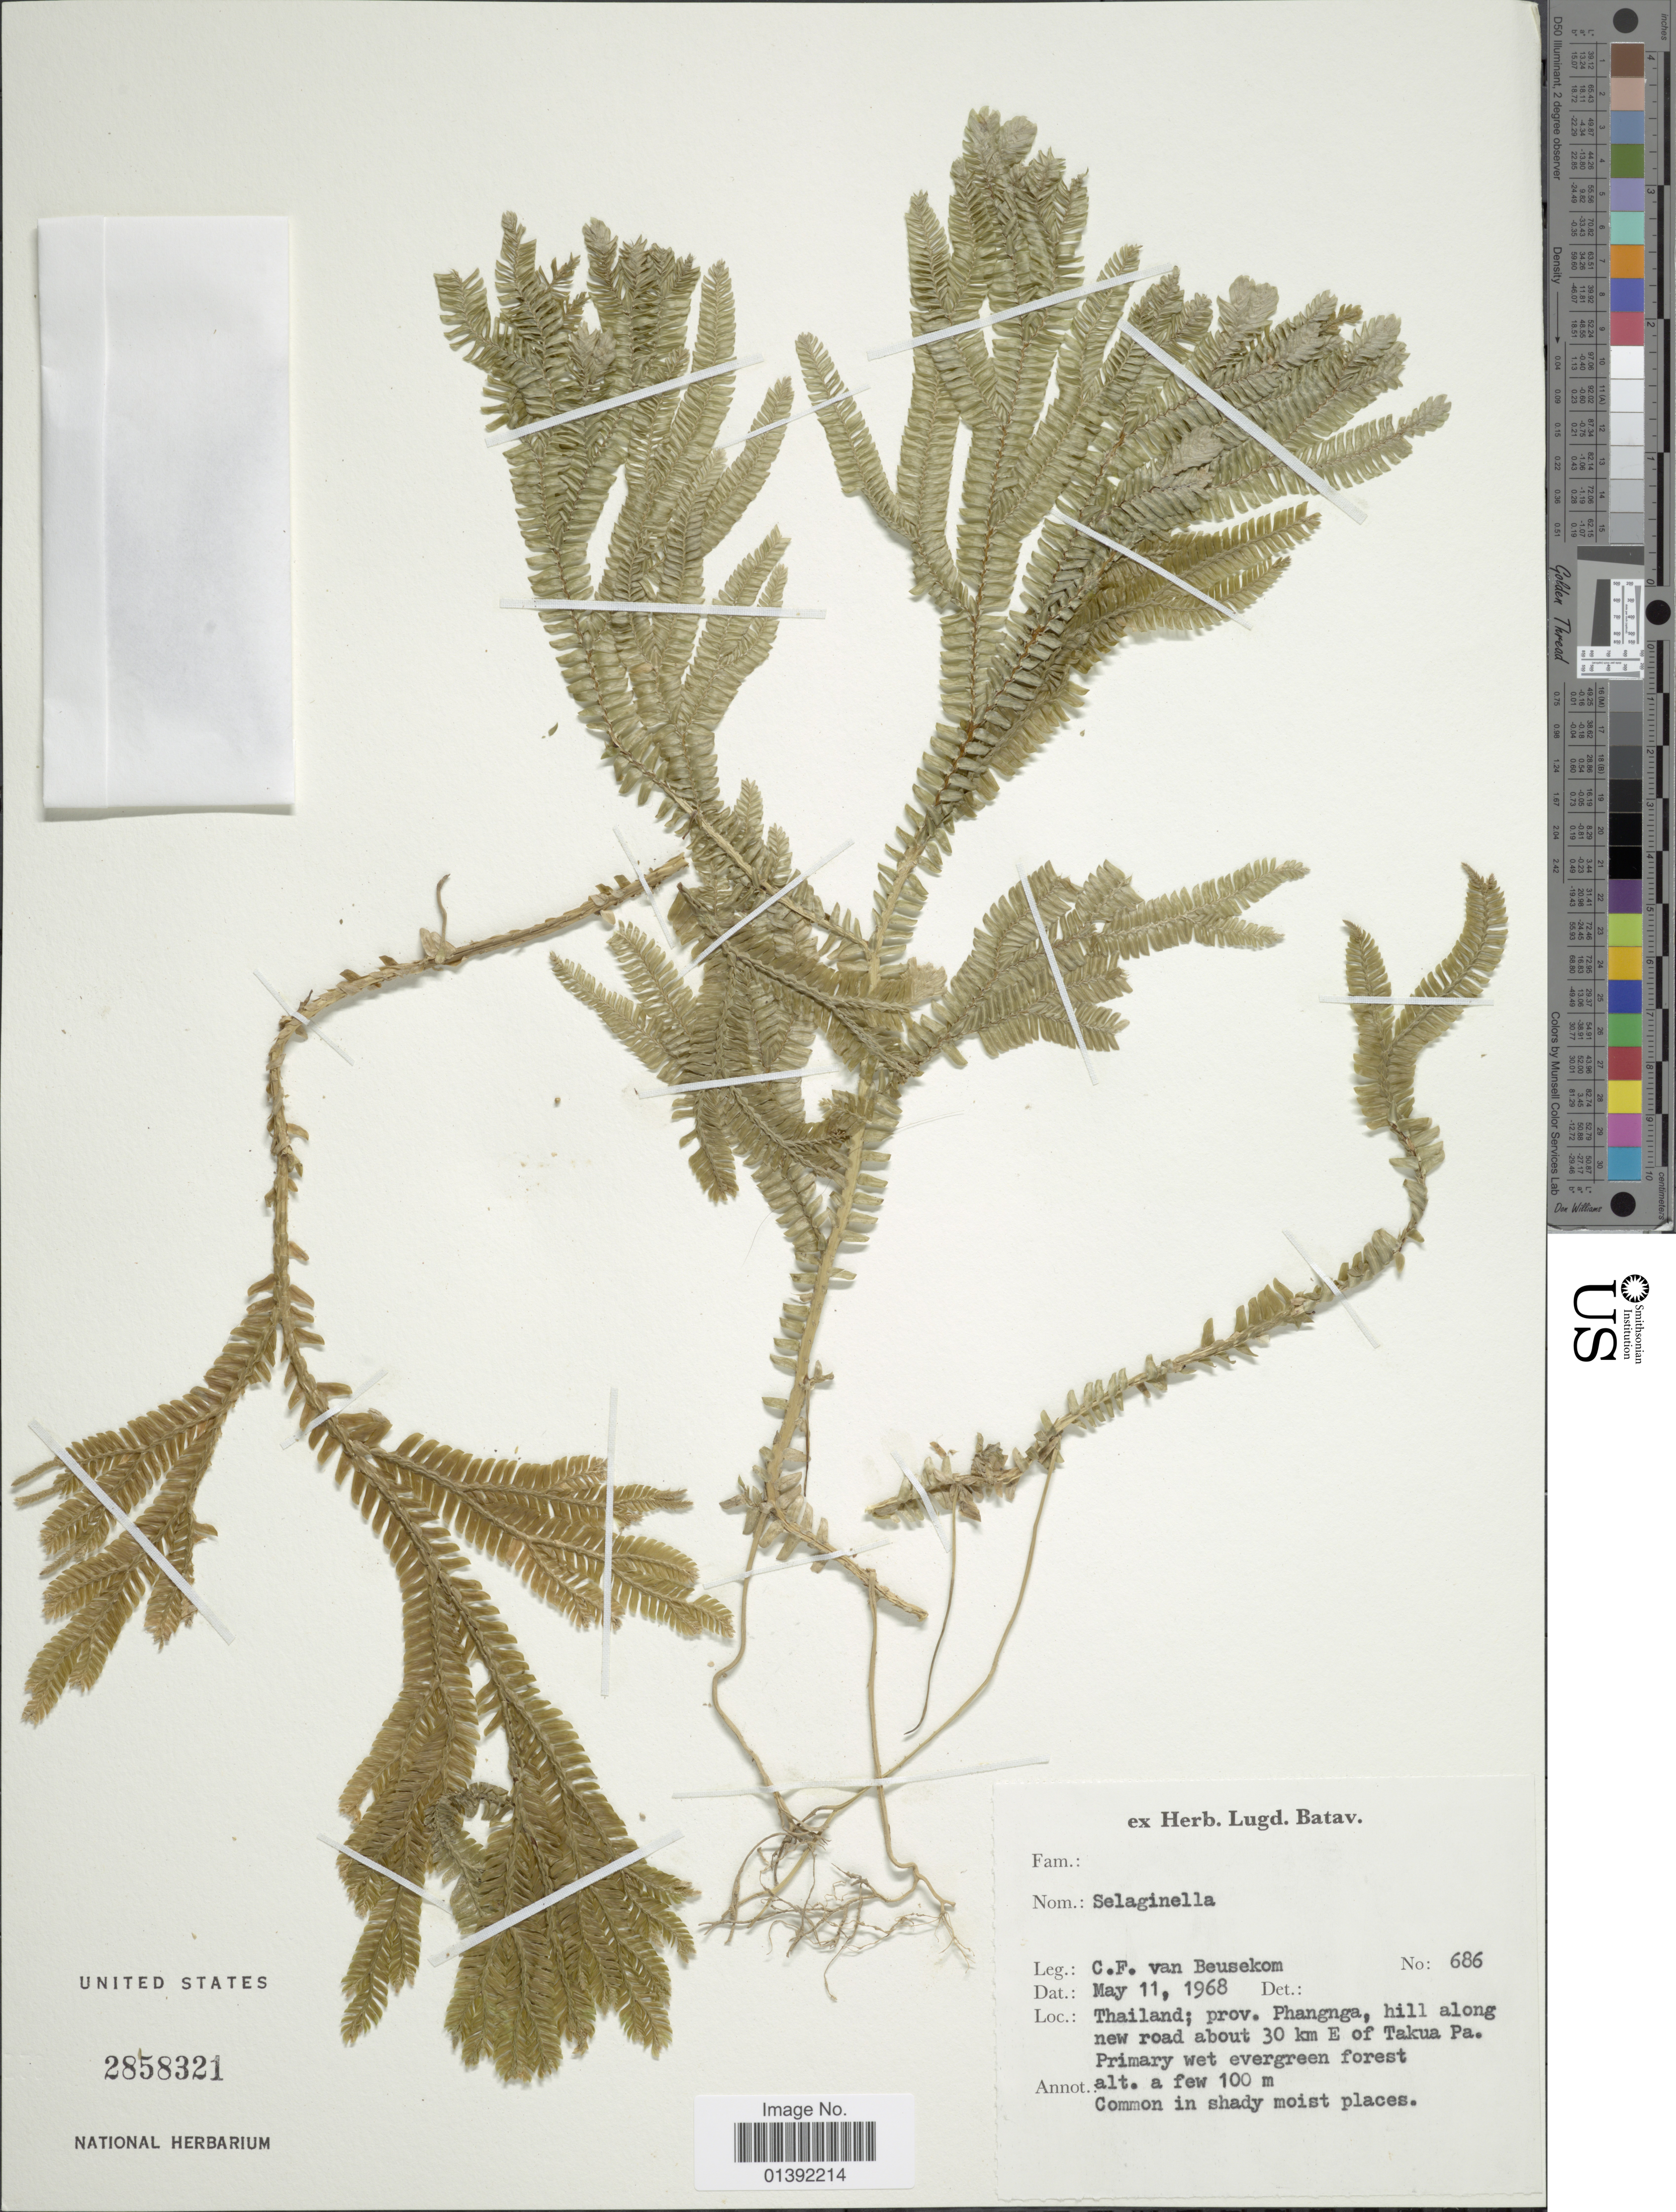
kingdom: Plantae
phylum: Tracheophyta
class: Lycopodiopsida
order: Selaginellales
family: Selaginellaceae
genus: Selaginella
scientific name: Selaginella sp.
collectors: C. F. Beusekom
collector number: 686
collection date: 1968-05-11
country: Thailand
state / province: Phang Nga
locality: Hill along new road about 30 km E of Takua Pa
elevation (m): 100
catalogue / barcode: US 2858321